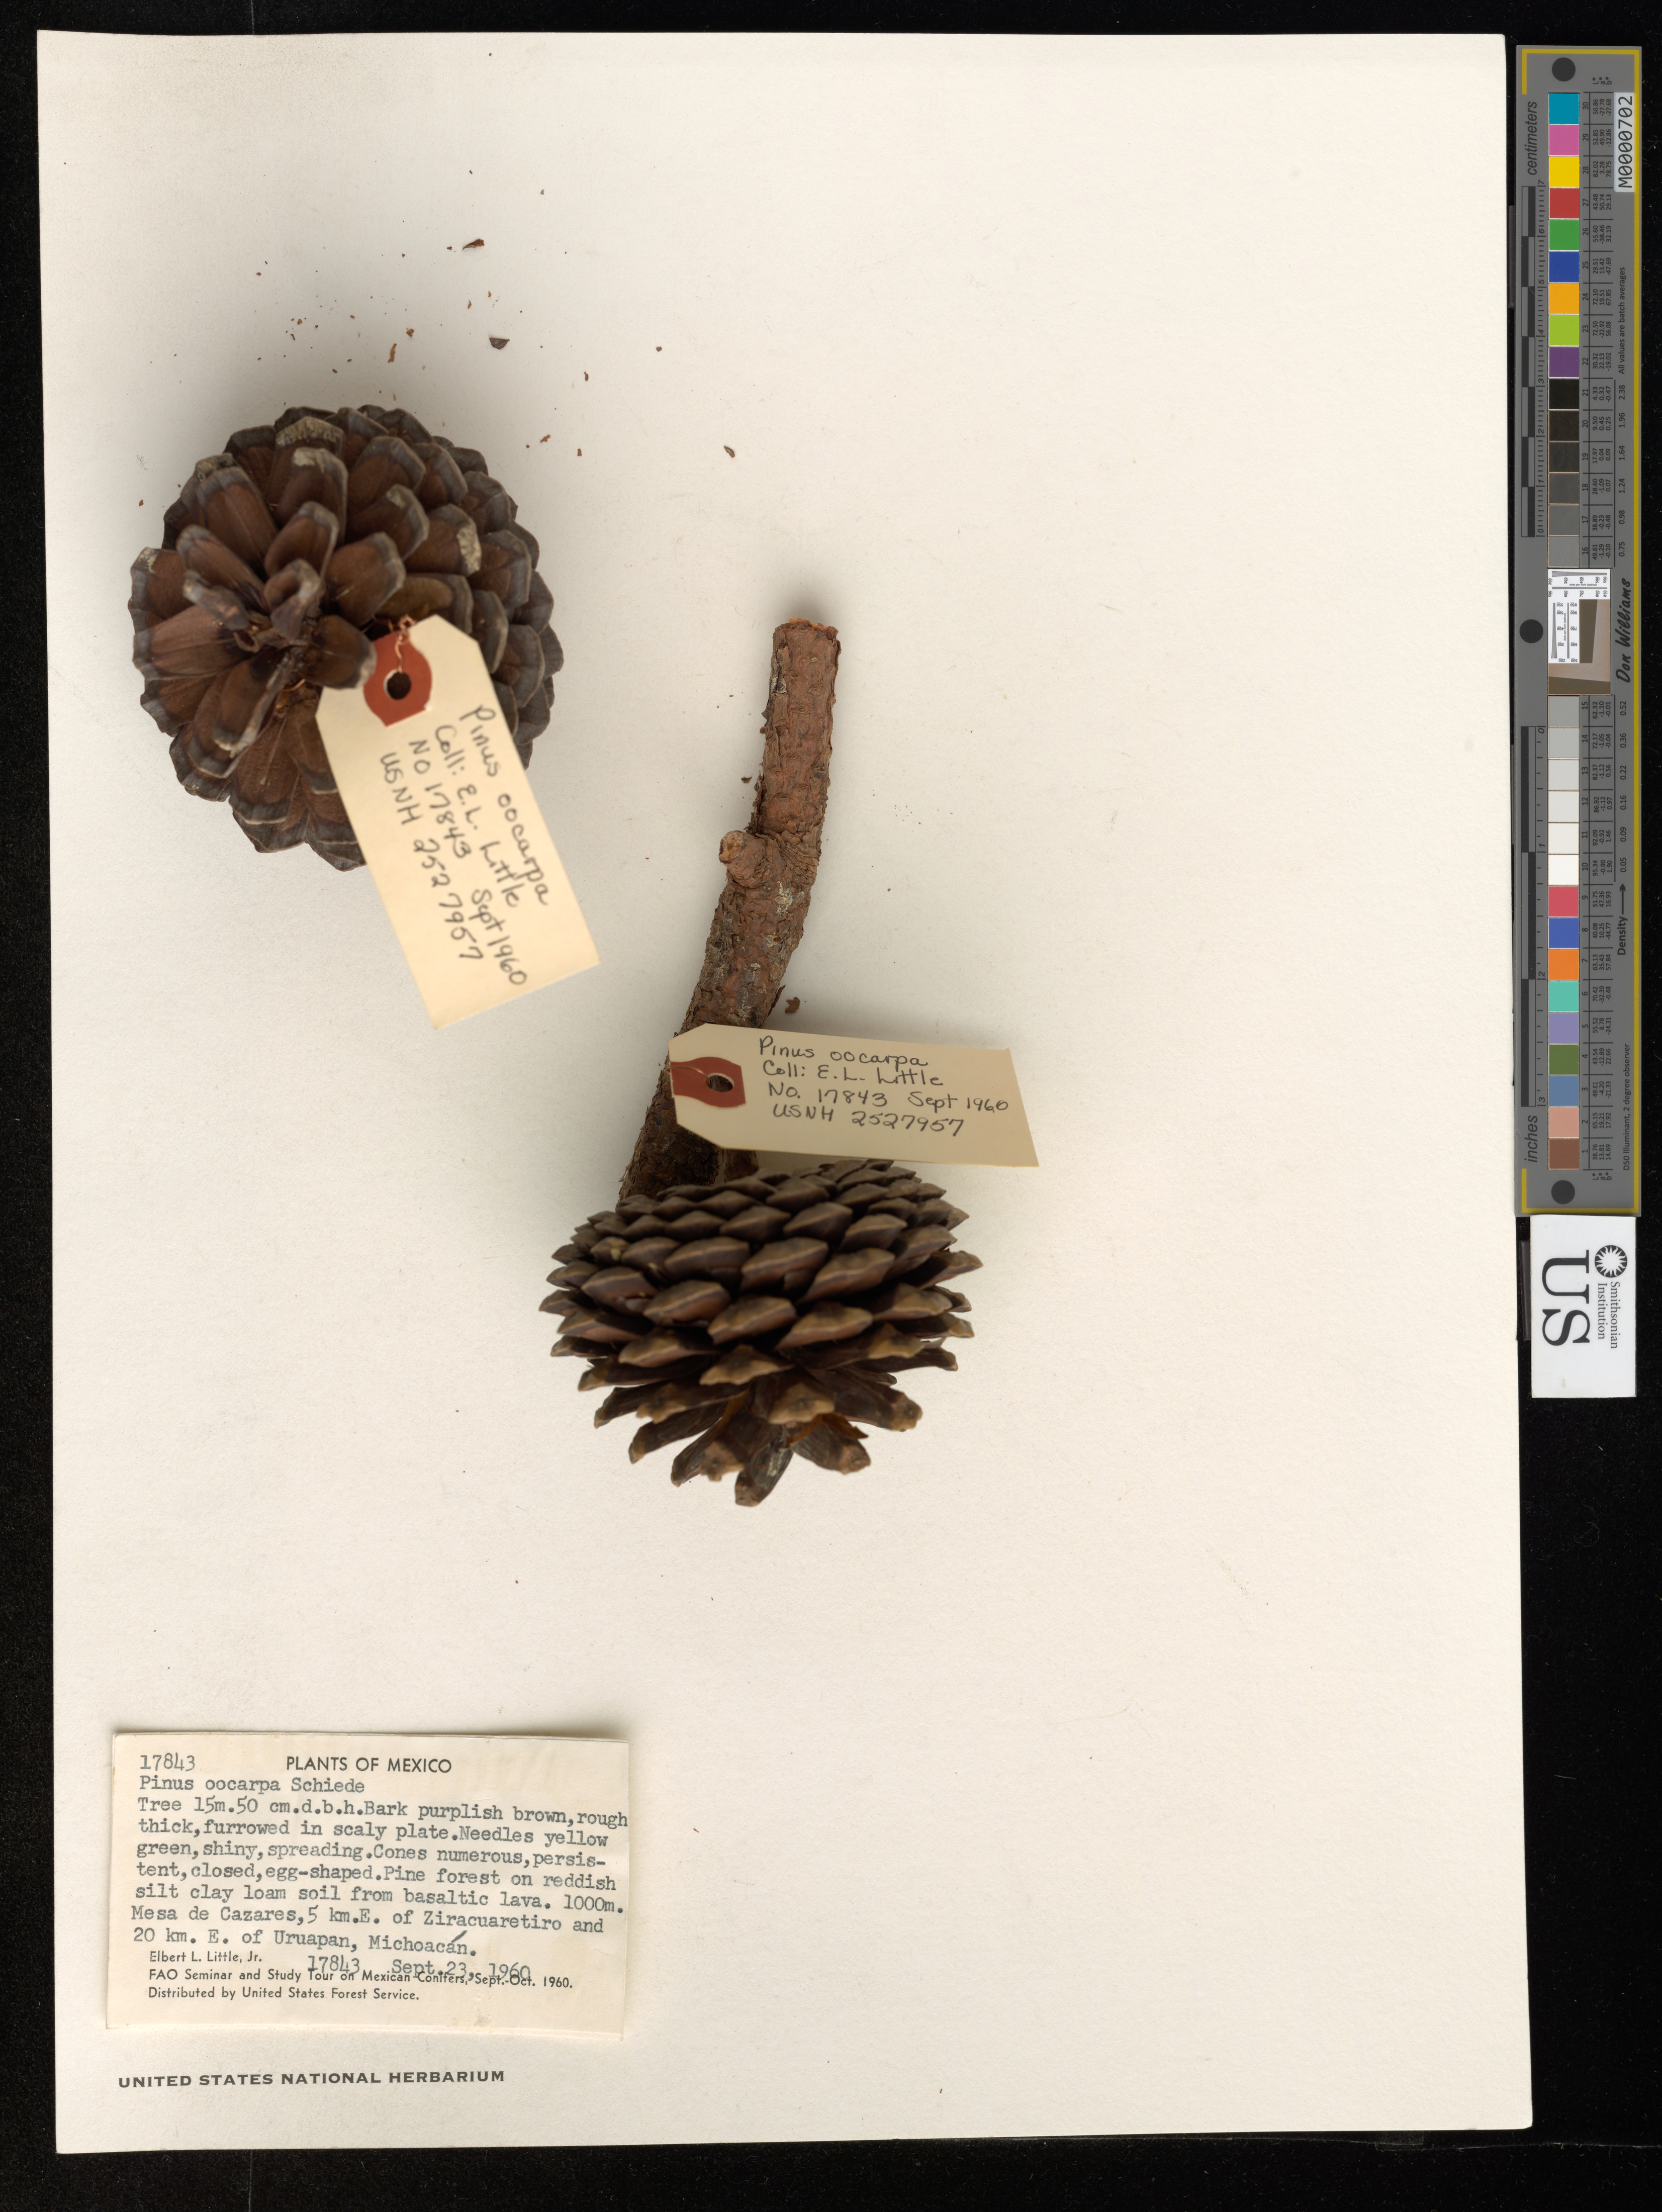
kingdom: Plantae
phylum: Tracheophyta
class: Pinopsida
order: Pinales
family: Pinaceae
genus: Pinus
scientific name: Pinus oocarpa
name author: Schiede ex Schltdl.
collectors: E. L. Little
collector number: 17843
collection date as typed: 23 Sep 1960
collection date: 1960-09-23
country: Mexico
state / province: Michoacán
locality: Mesa de Cázares, 5 km. E of Ziracuaretiro and 20 km. E of Uruapan.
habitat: Pine forest on reddish silt clay loam soil from basaltic lava.